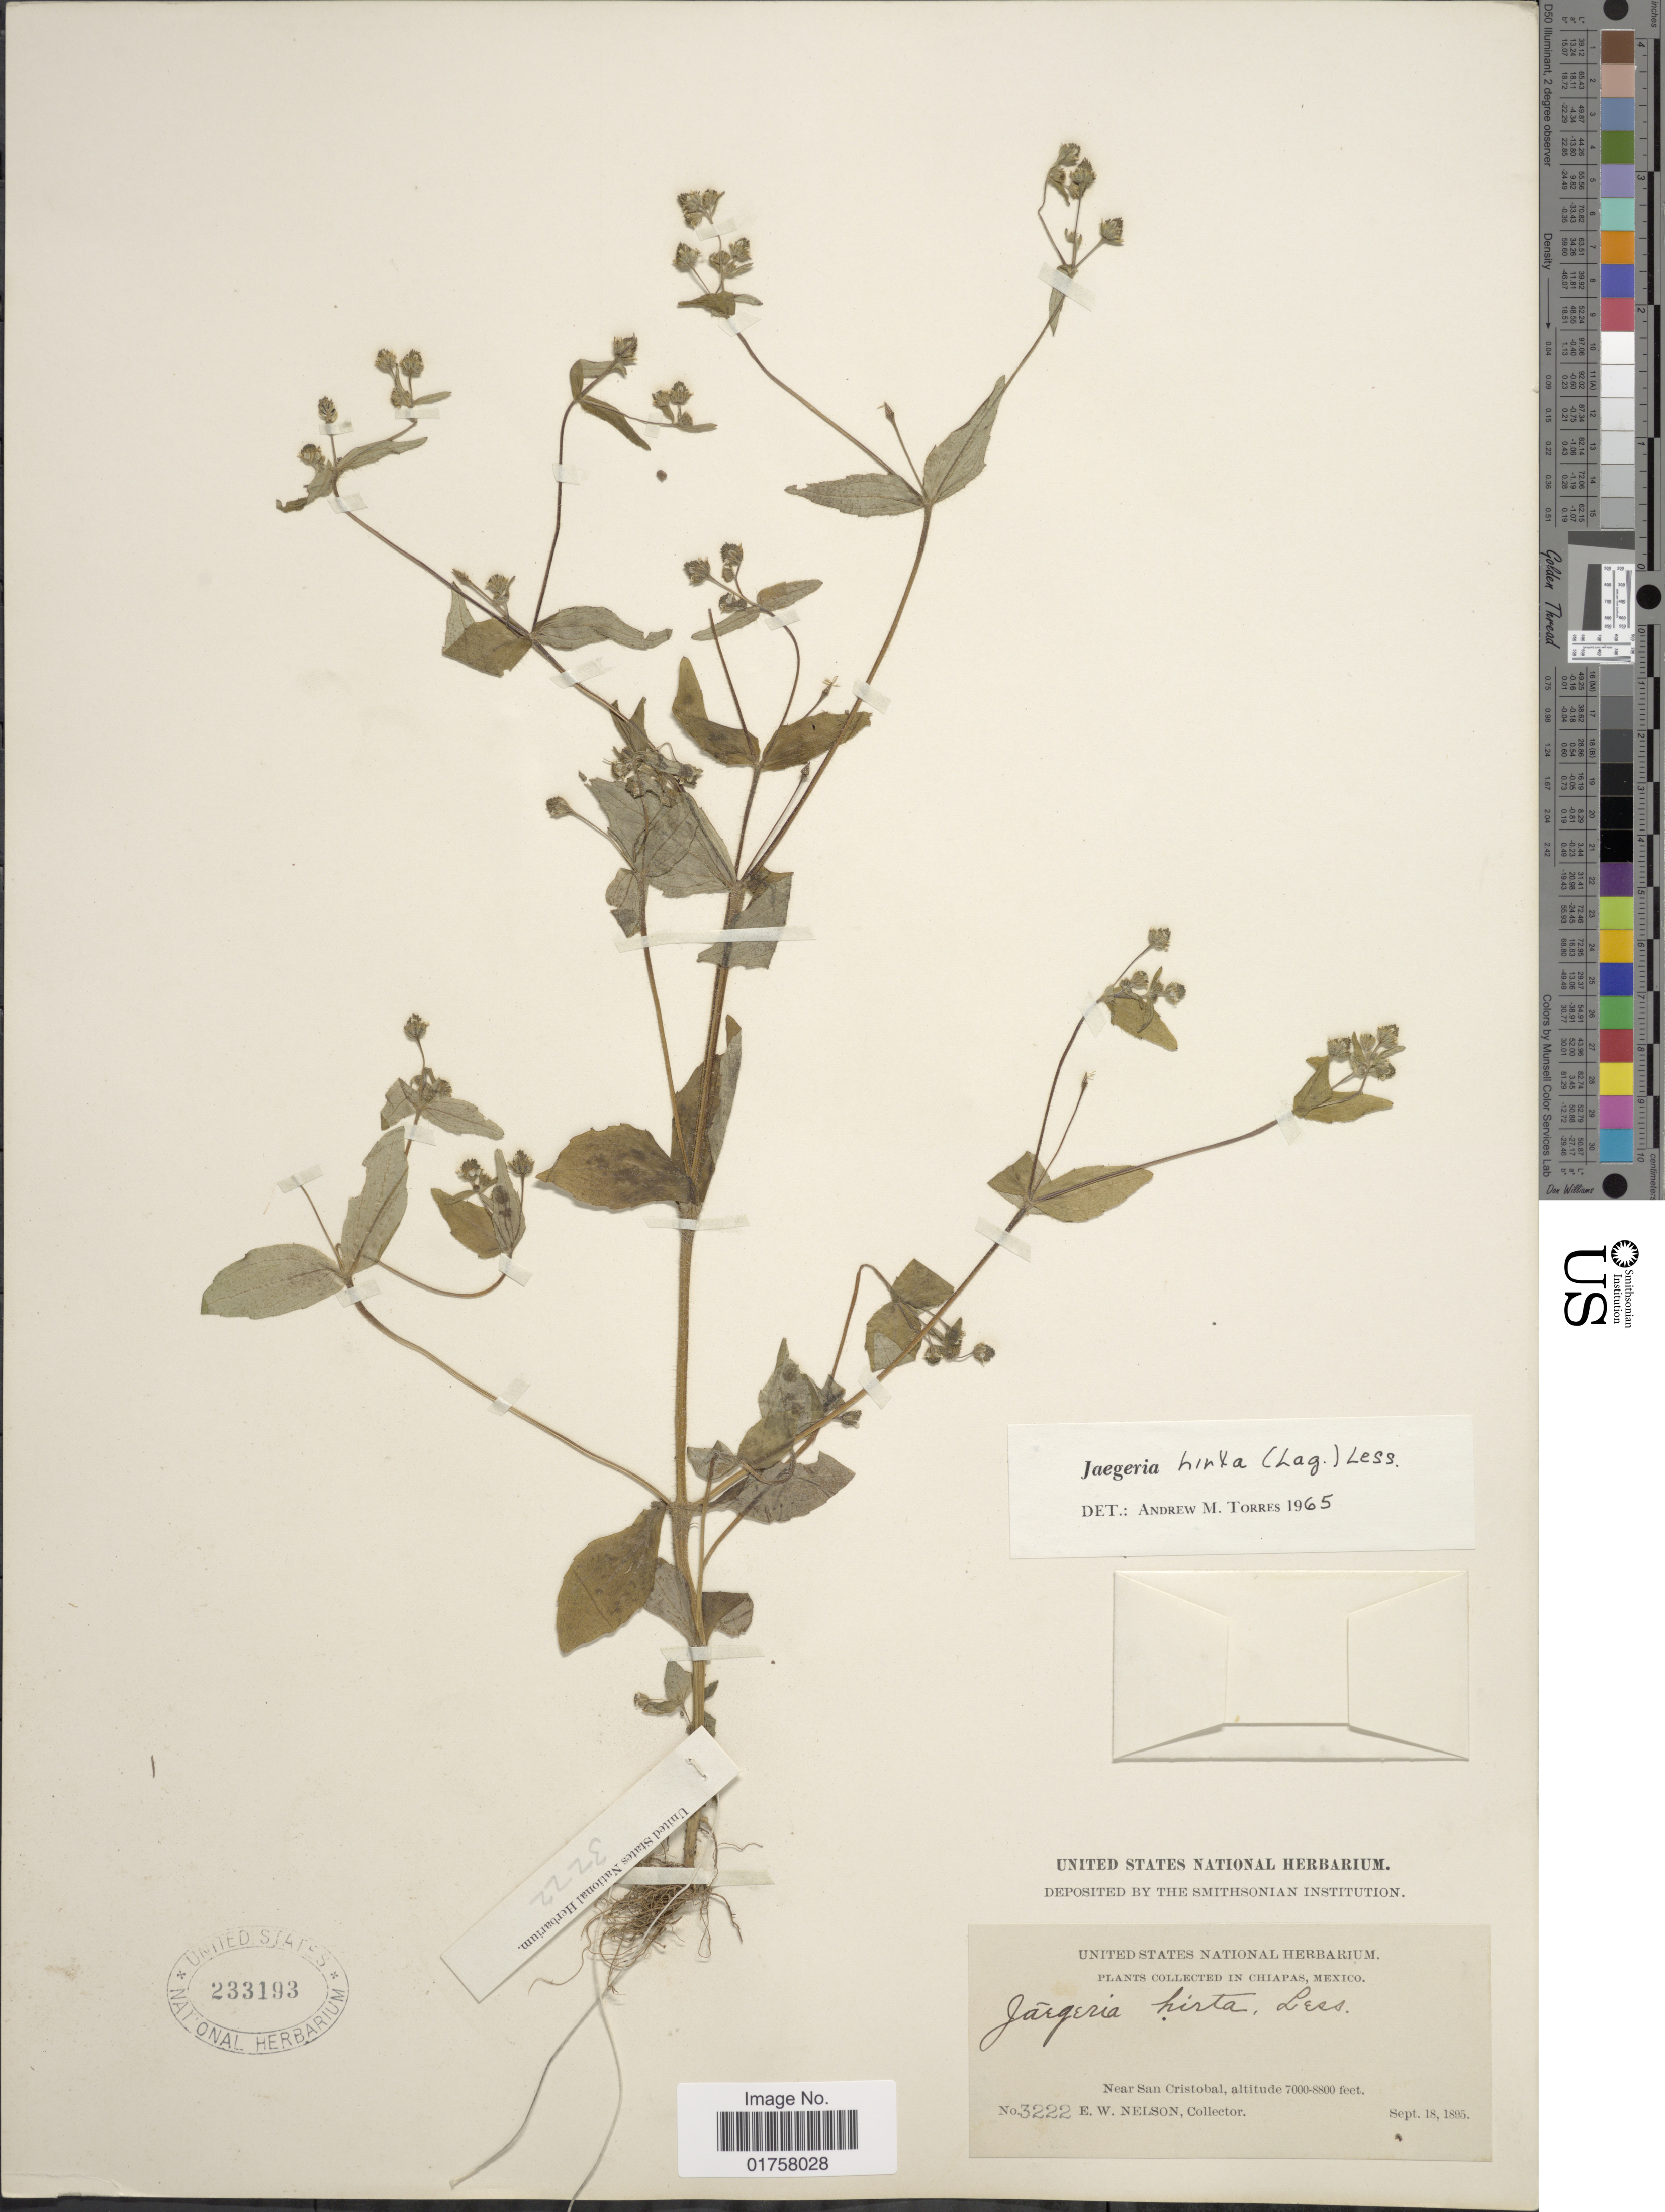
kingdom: Plantae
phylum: Tracheophyta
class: Magnoliopsida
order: Asterales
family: Asteraceae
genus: Jaegeria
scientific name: Jaegeria hirta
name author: (Lag.) Less.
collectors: E. W. Nelson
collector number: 3222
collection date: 1895-09-18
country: Mexico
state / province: Chiapas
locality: Near San Cristobal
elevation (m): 2134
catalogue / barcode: US 233193